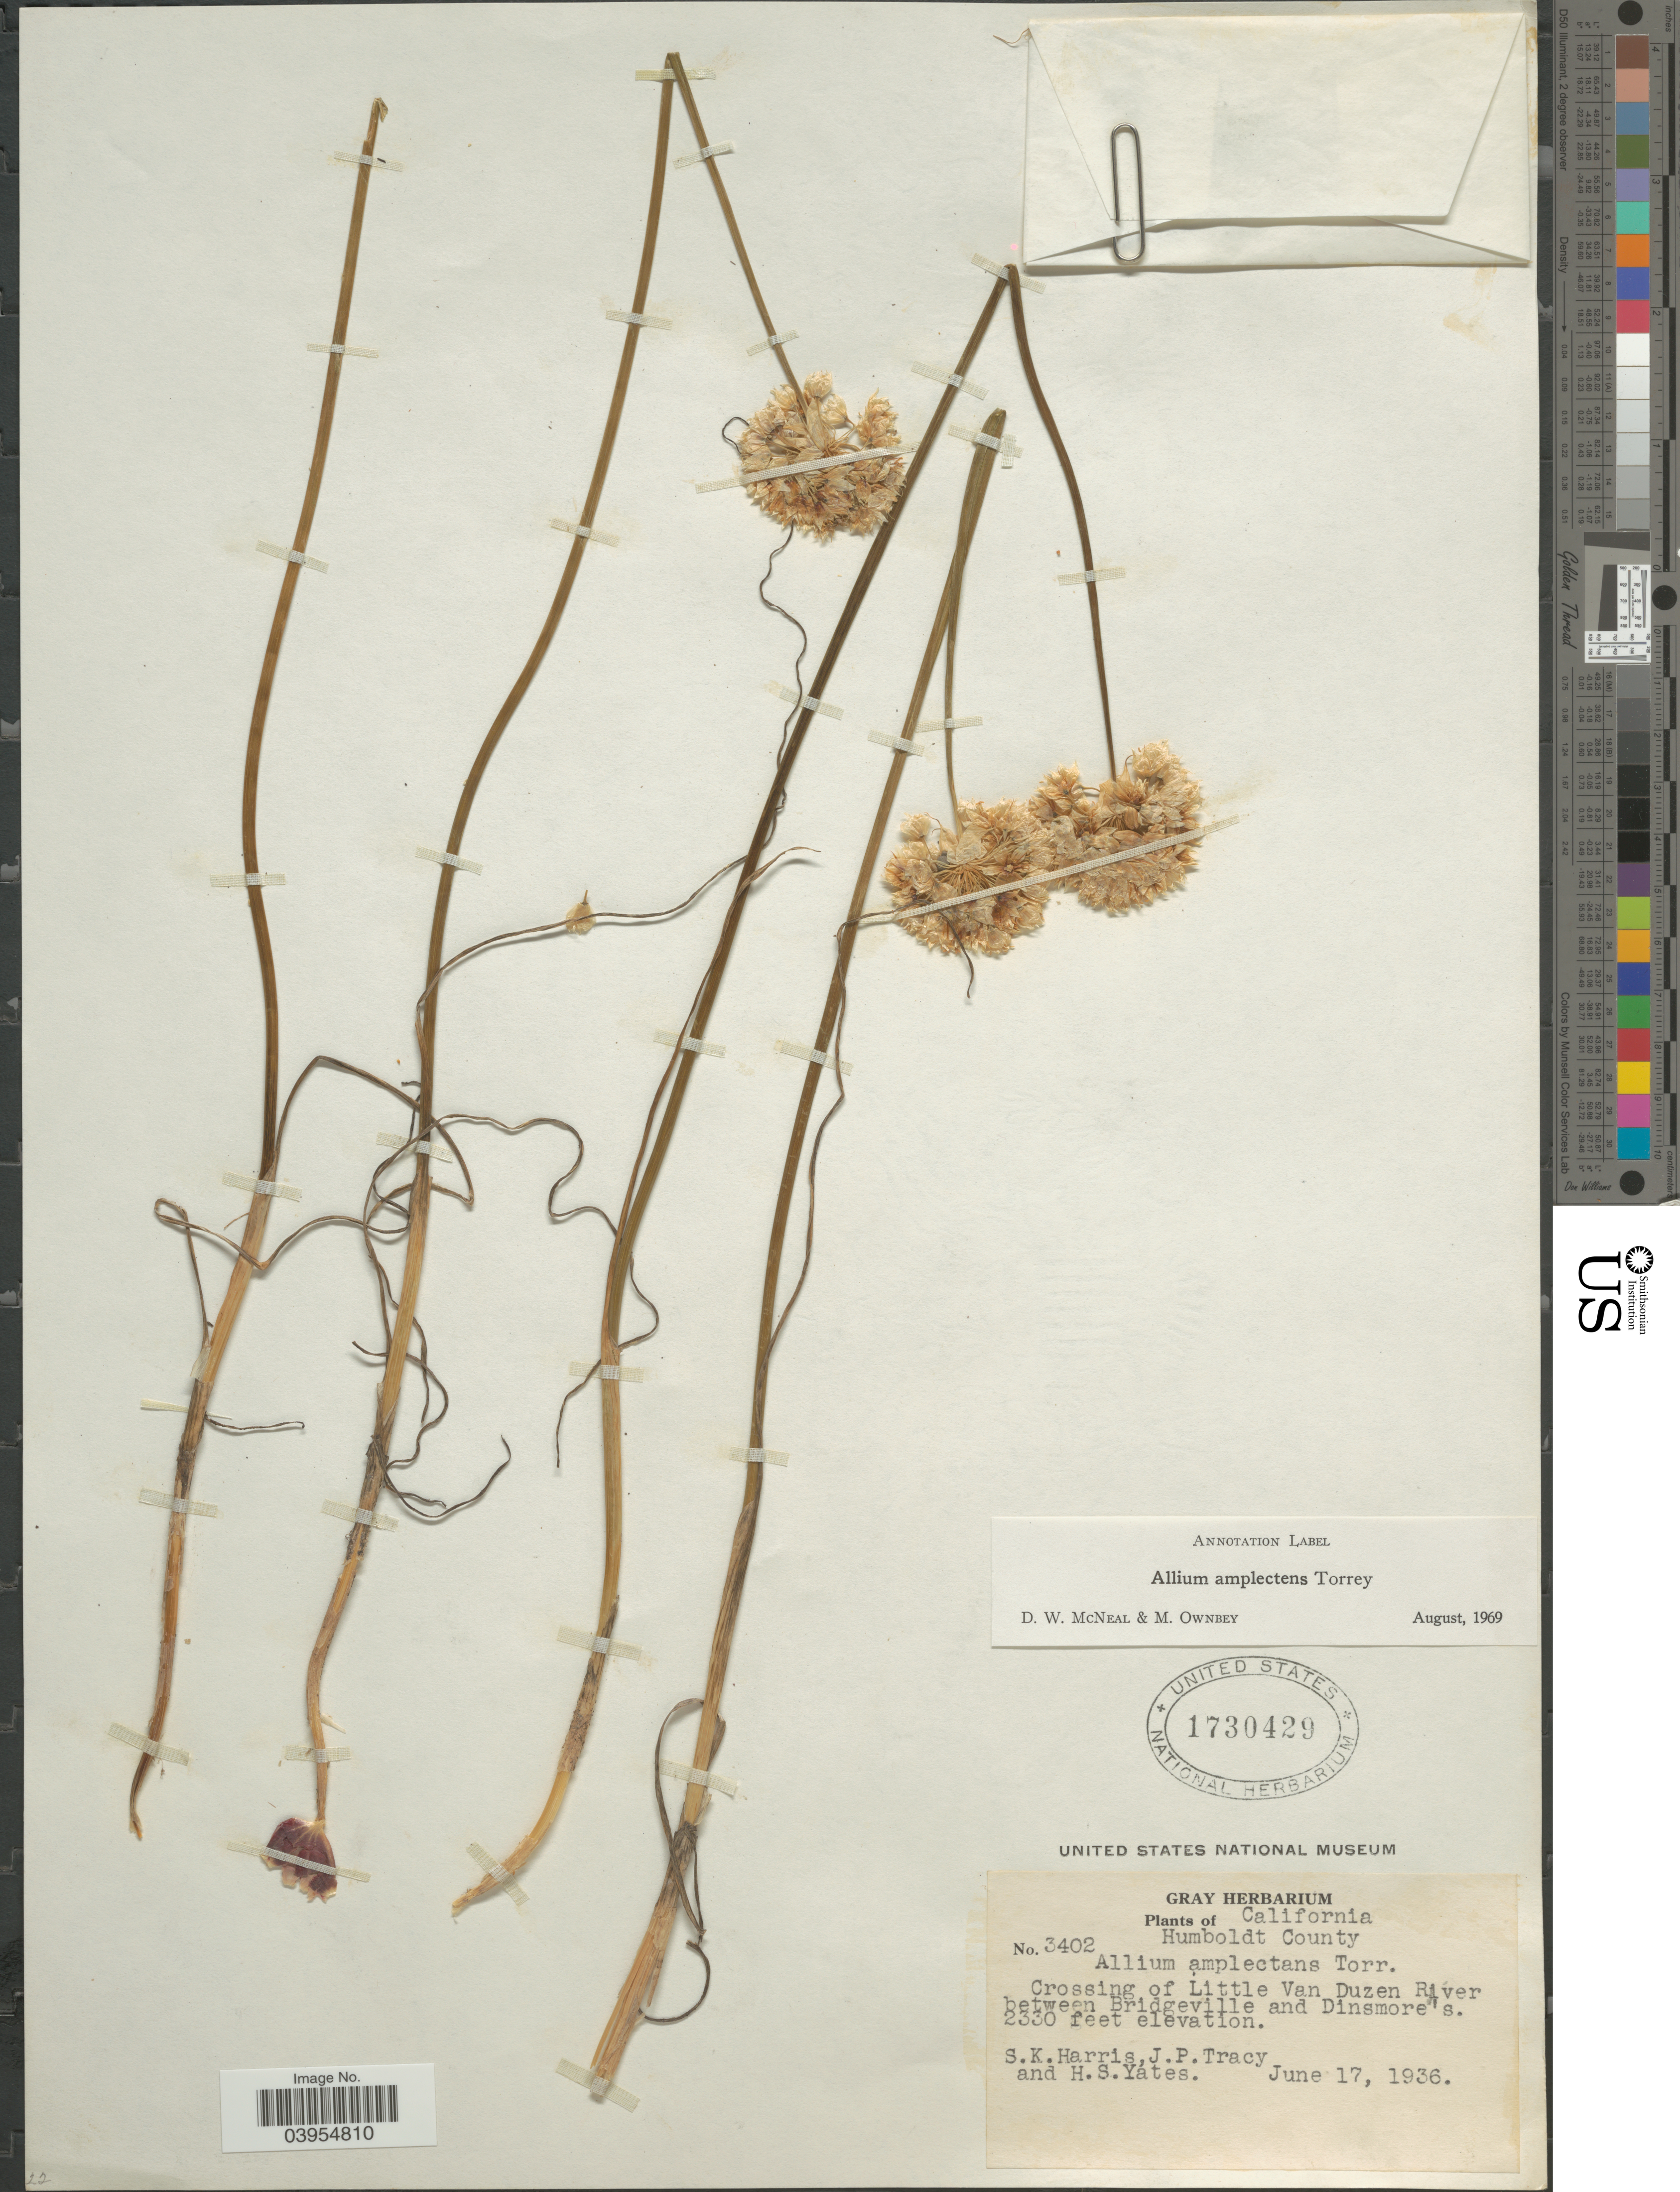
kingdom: Plantae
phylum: Tracheophyta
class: Liliopsida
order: Asparagales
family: Amaryllidaceae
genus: Allium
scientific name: Allium amplectens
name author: Torr.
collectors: S. K. Harris, J. Tracy & H. S. Yates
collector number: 3402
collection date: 1936-06-17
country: United States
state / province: California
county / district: Humboldt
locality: Humboldt County. Crossing of Little Van Duzen River between Bridgeville and Dinsmore's.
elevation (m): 710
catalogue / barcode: US 1730429